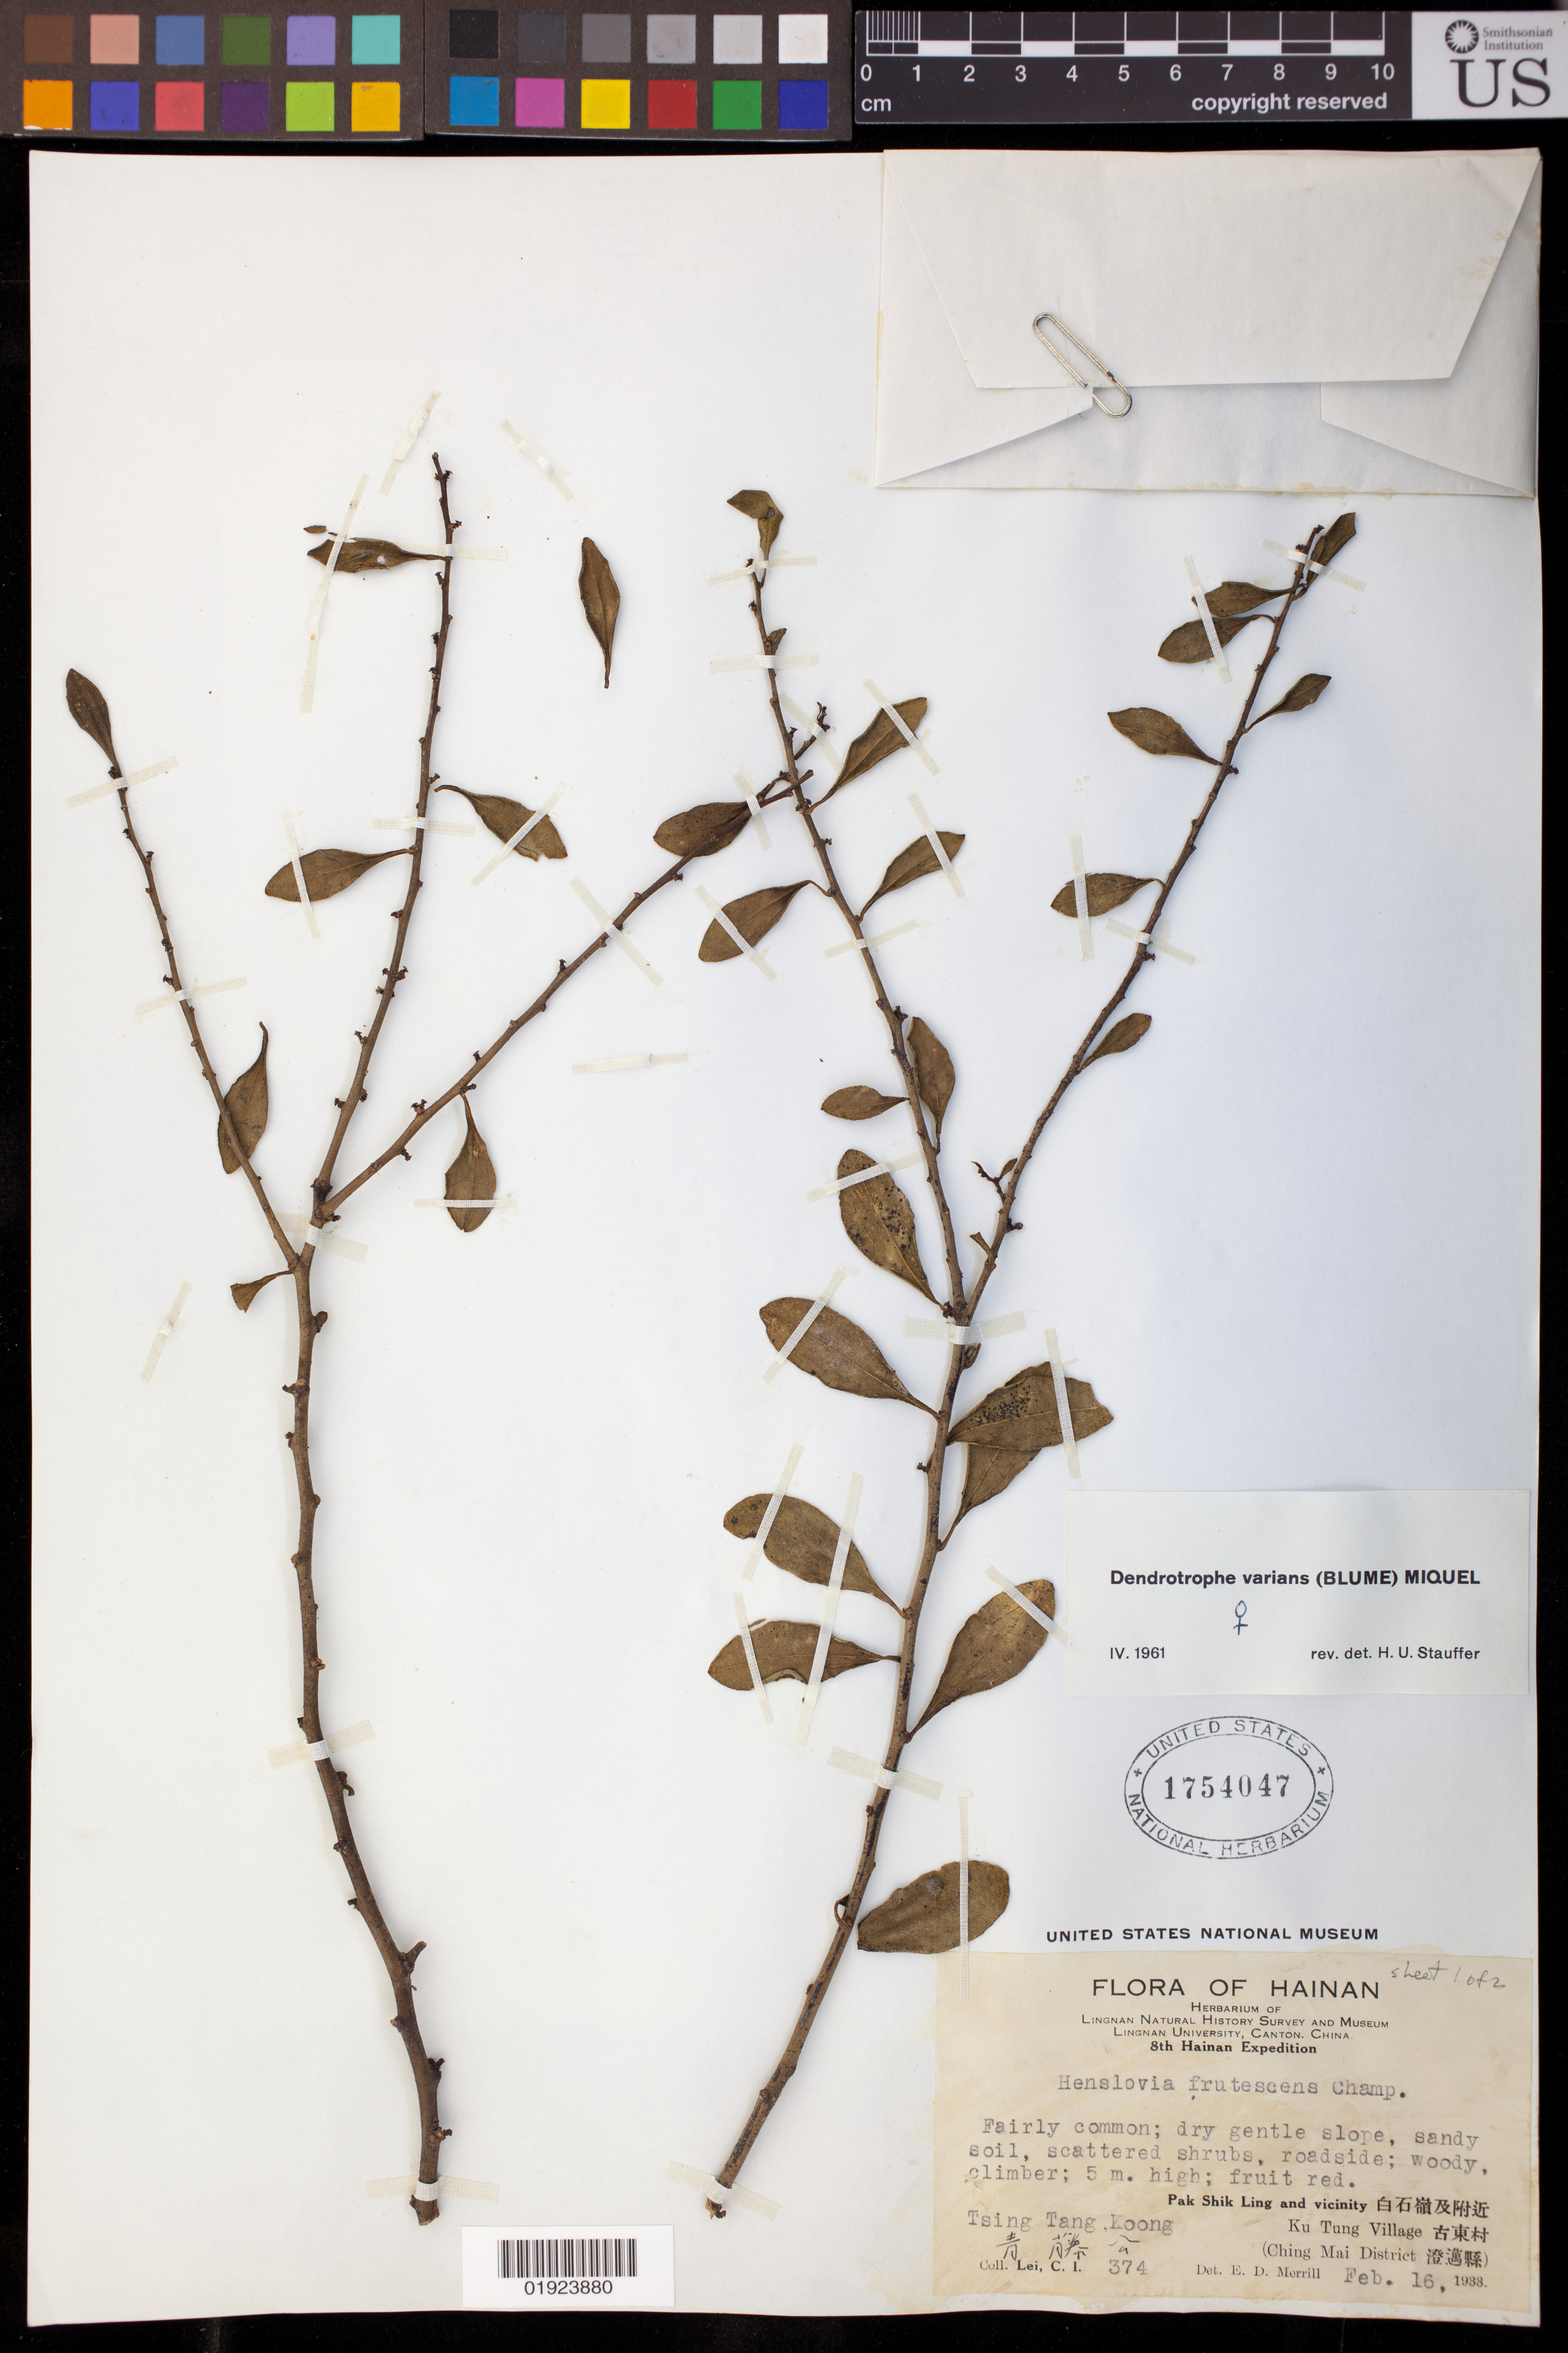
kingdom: Plantae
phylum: Tracheophyta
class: Magnoliopsida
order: Santalales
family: Amphorogynaceae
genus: Dendrotrophe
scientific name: Dendrotrophe varians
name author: (Blume) Miq.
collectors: C. I. Lei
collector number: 374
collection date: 1933-02-16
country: China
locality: Tsing Tang Koong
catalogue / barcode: US 1754047